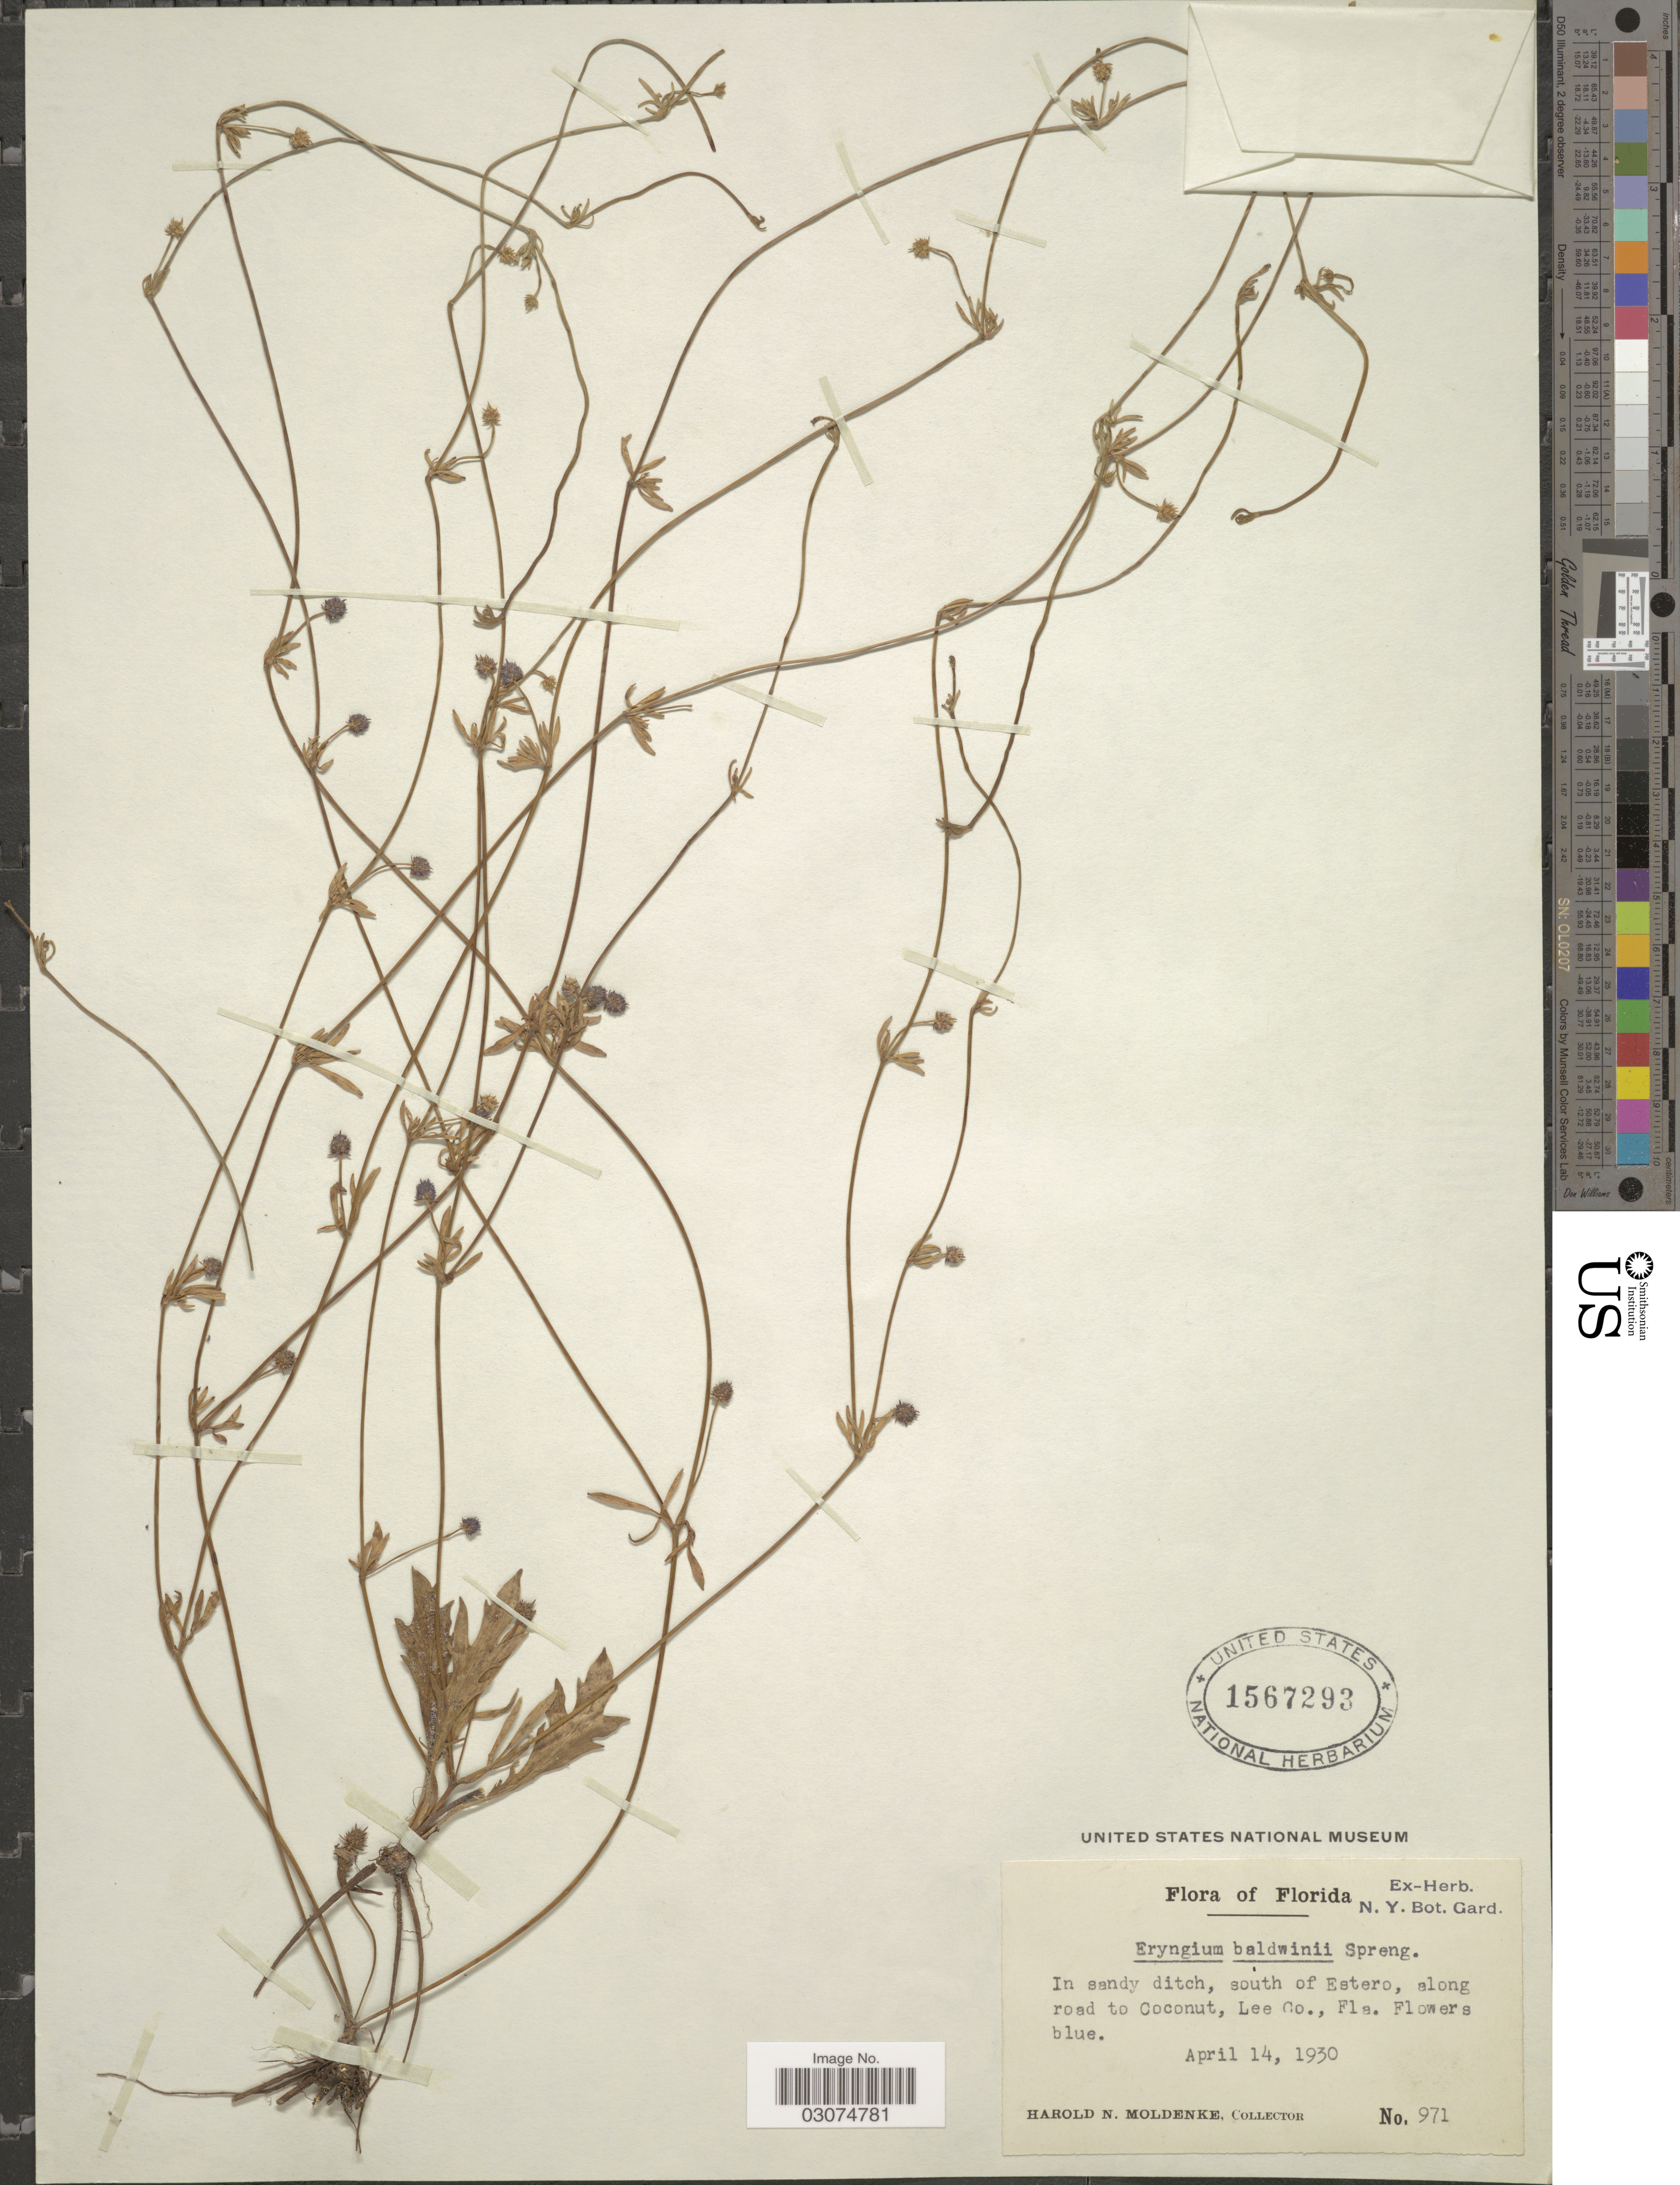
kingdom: Plantae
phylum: Tracheophyta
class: Magnoliopsida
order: Apiales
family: Apiaceae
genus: Eryngium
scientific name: Eryngium baldwinii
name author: Spreng.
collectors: H. N. Moldenke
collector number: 971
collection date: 1930-04-14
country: United States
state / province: Florida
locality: In sandy ditch, south of Estero, along road to Coconut, Lee Co., Fla.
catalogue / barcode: US 1567293